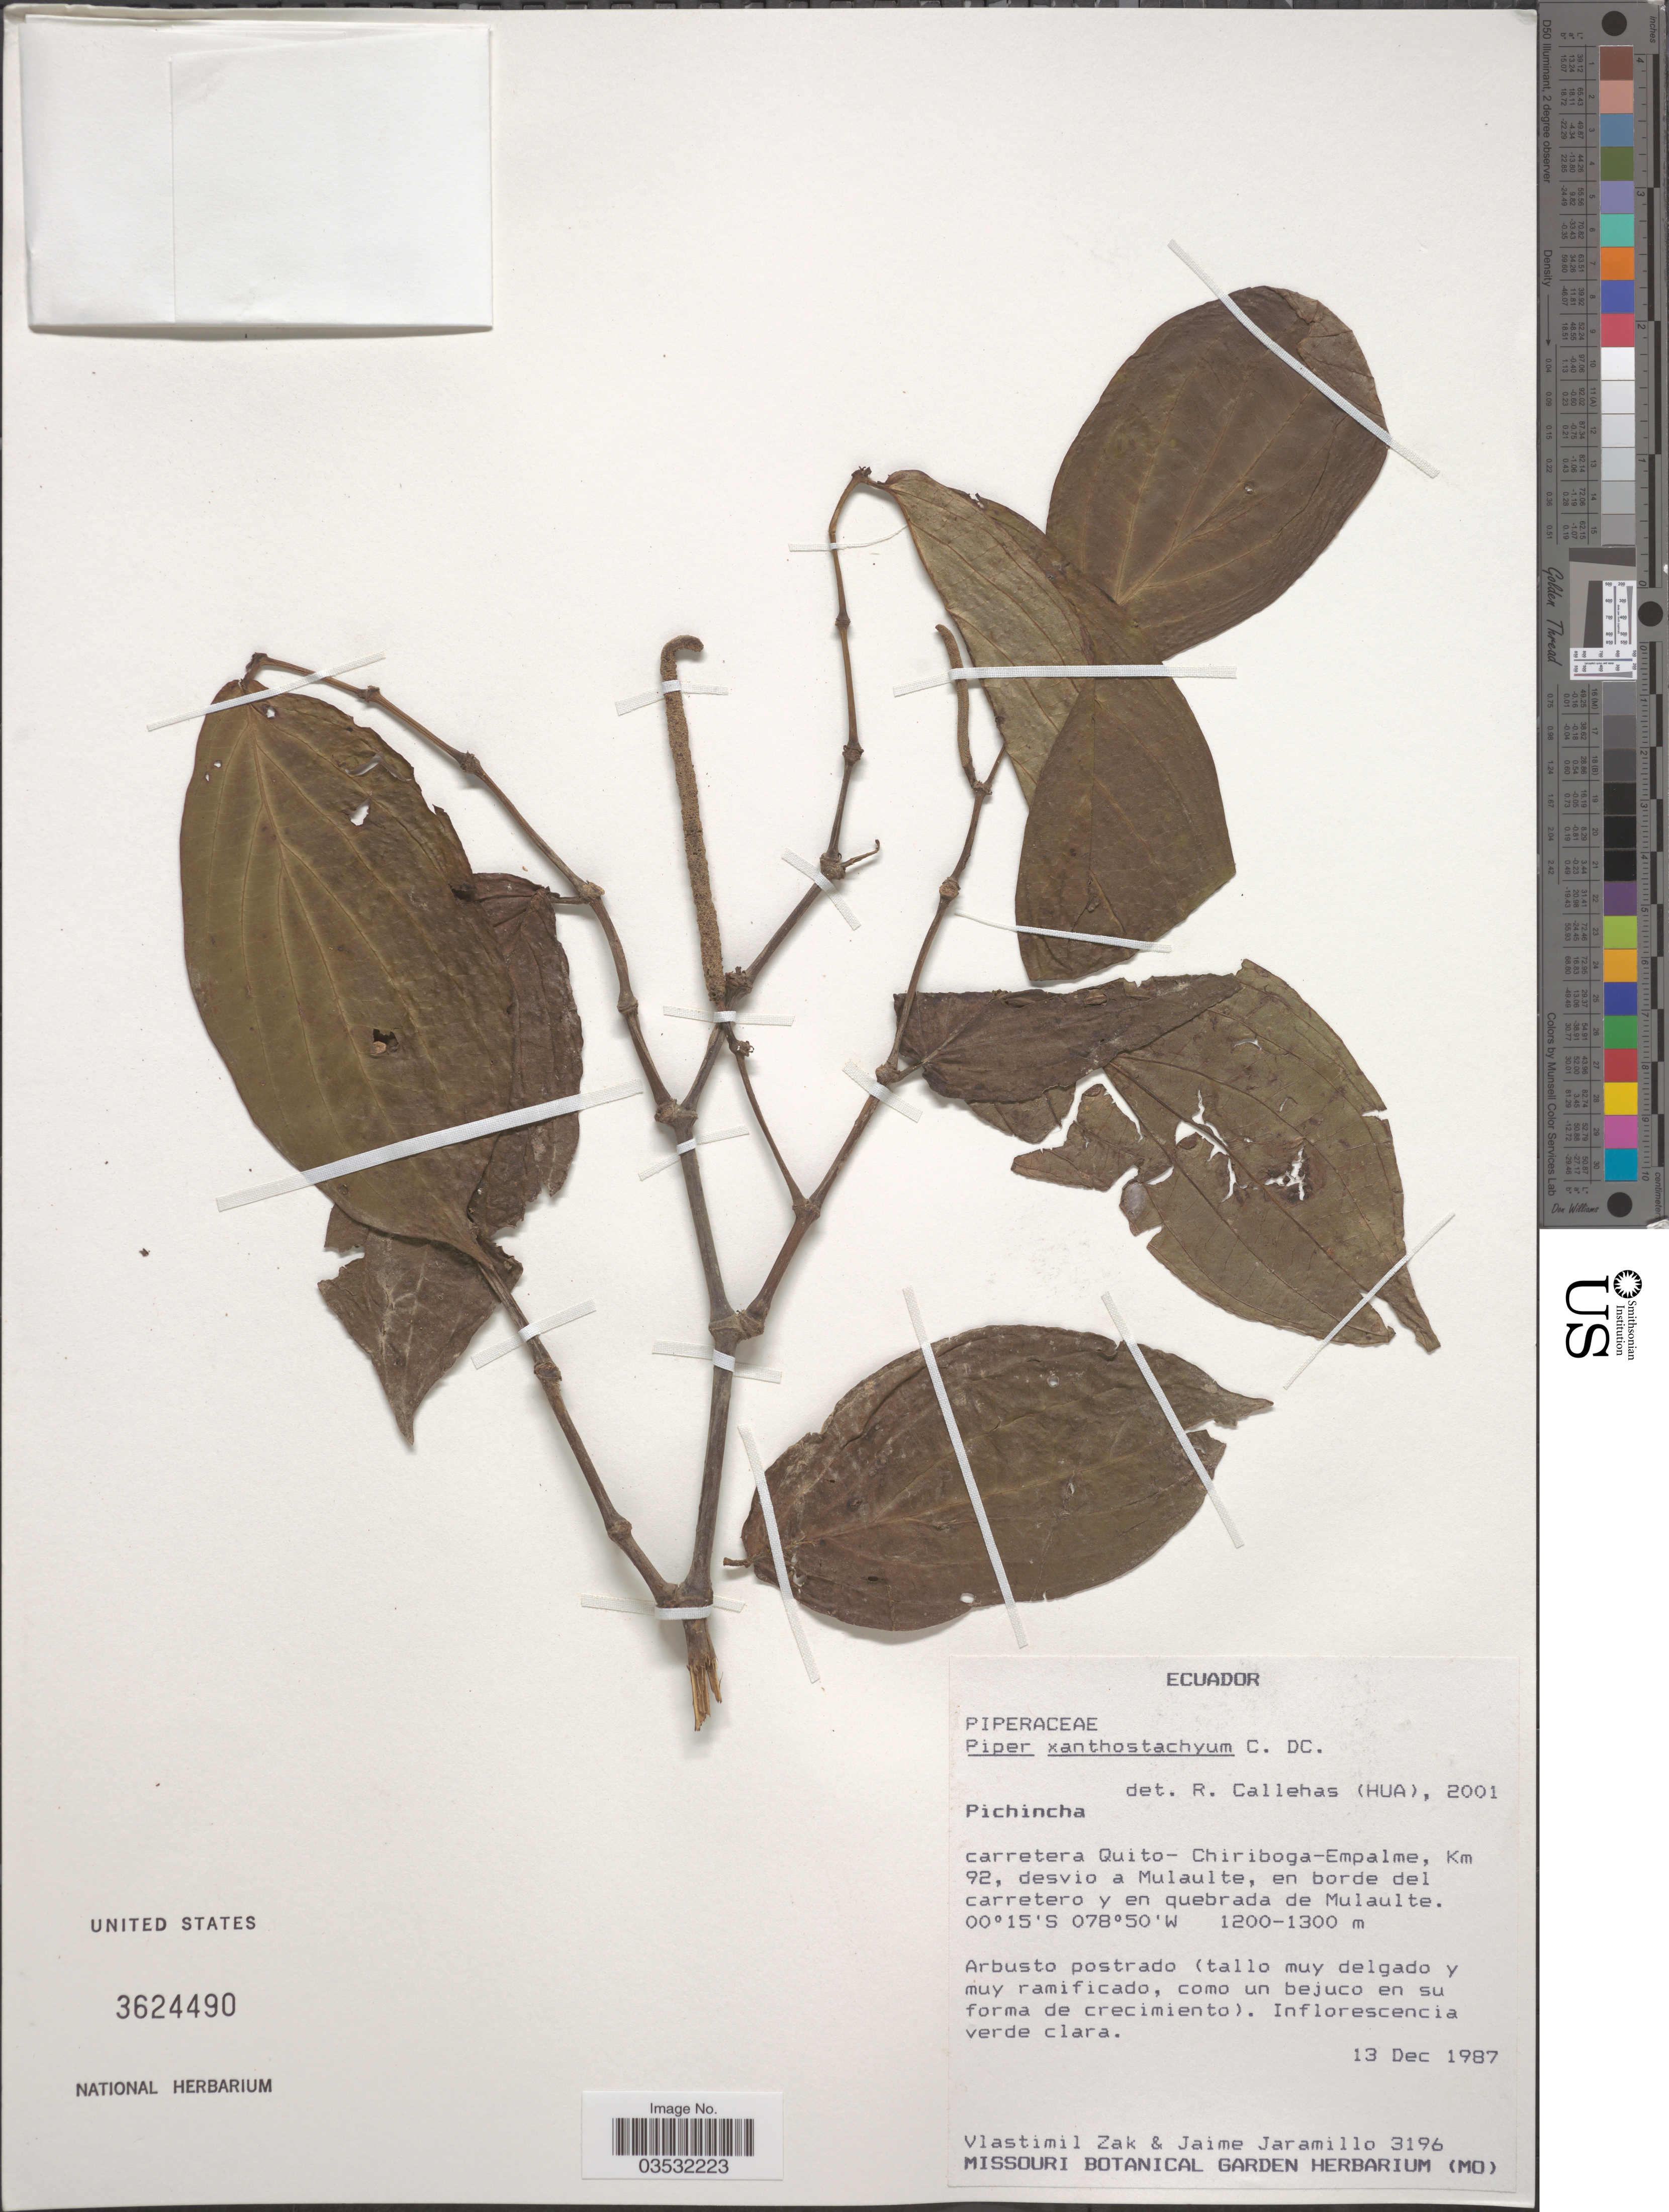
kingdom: Plantae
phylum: Tracheophyta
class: Magnoliopsida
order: Piperales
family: Piperaceae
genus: Piper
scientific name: Piper xanthostachyum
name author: C. DC. in Pittier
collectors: V. Zak & J. Jaramillo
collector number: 3196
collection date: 1987-12-13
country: Ecuador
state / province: Pichincha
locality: Carretera Quito- Chiriboga-Empalme, Km 92, desvio a Mulaulte, en borde del carretero y en quebrada de Mulaulte.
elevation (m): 1200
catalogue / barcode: US 3624490